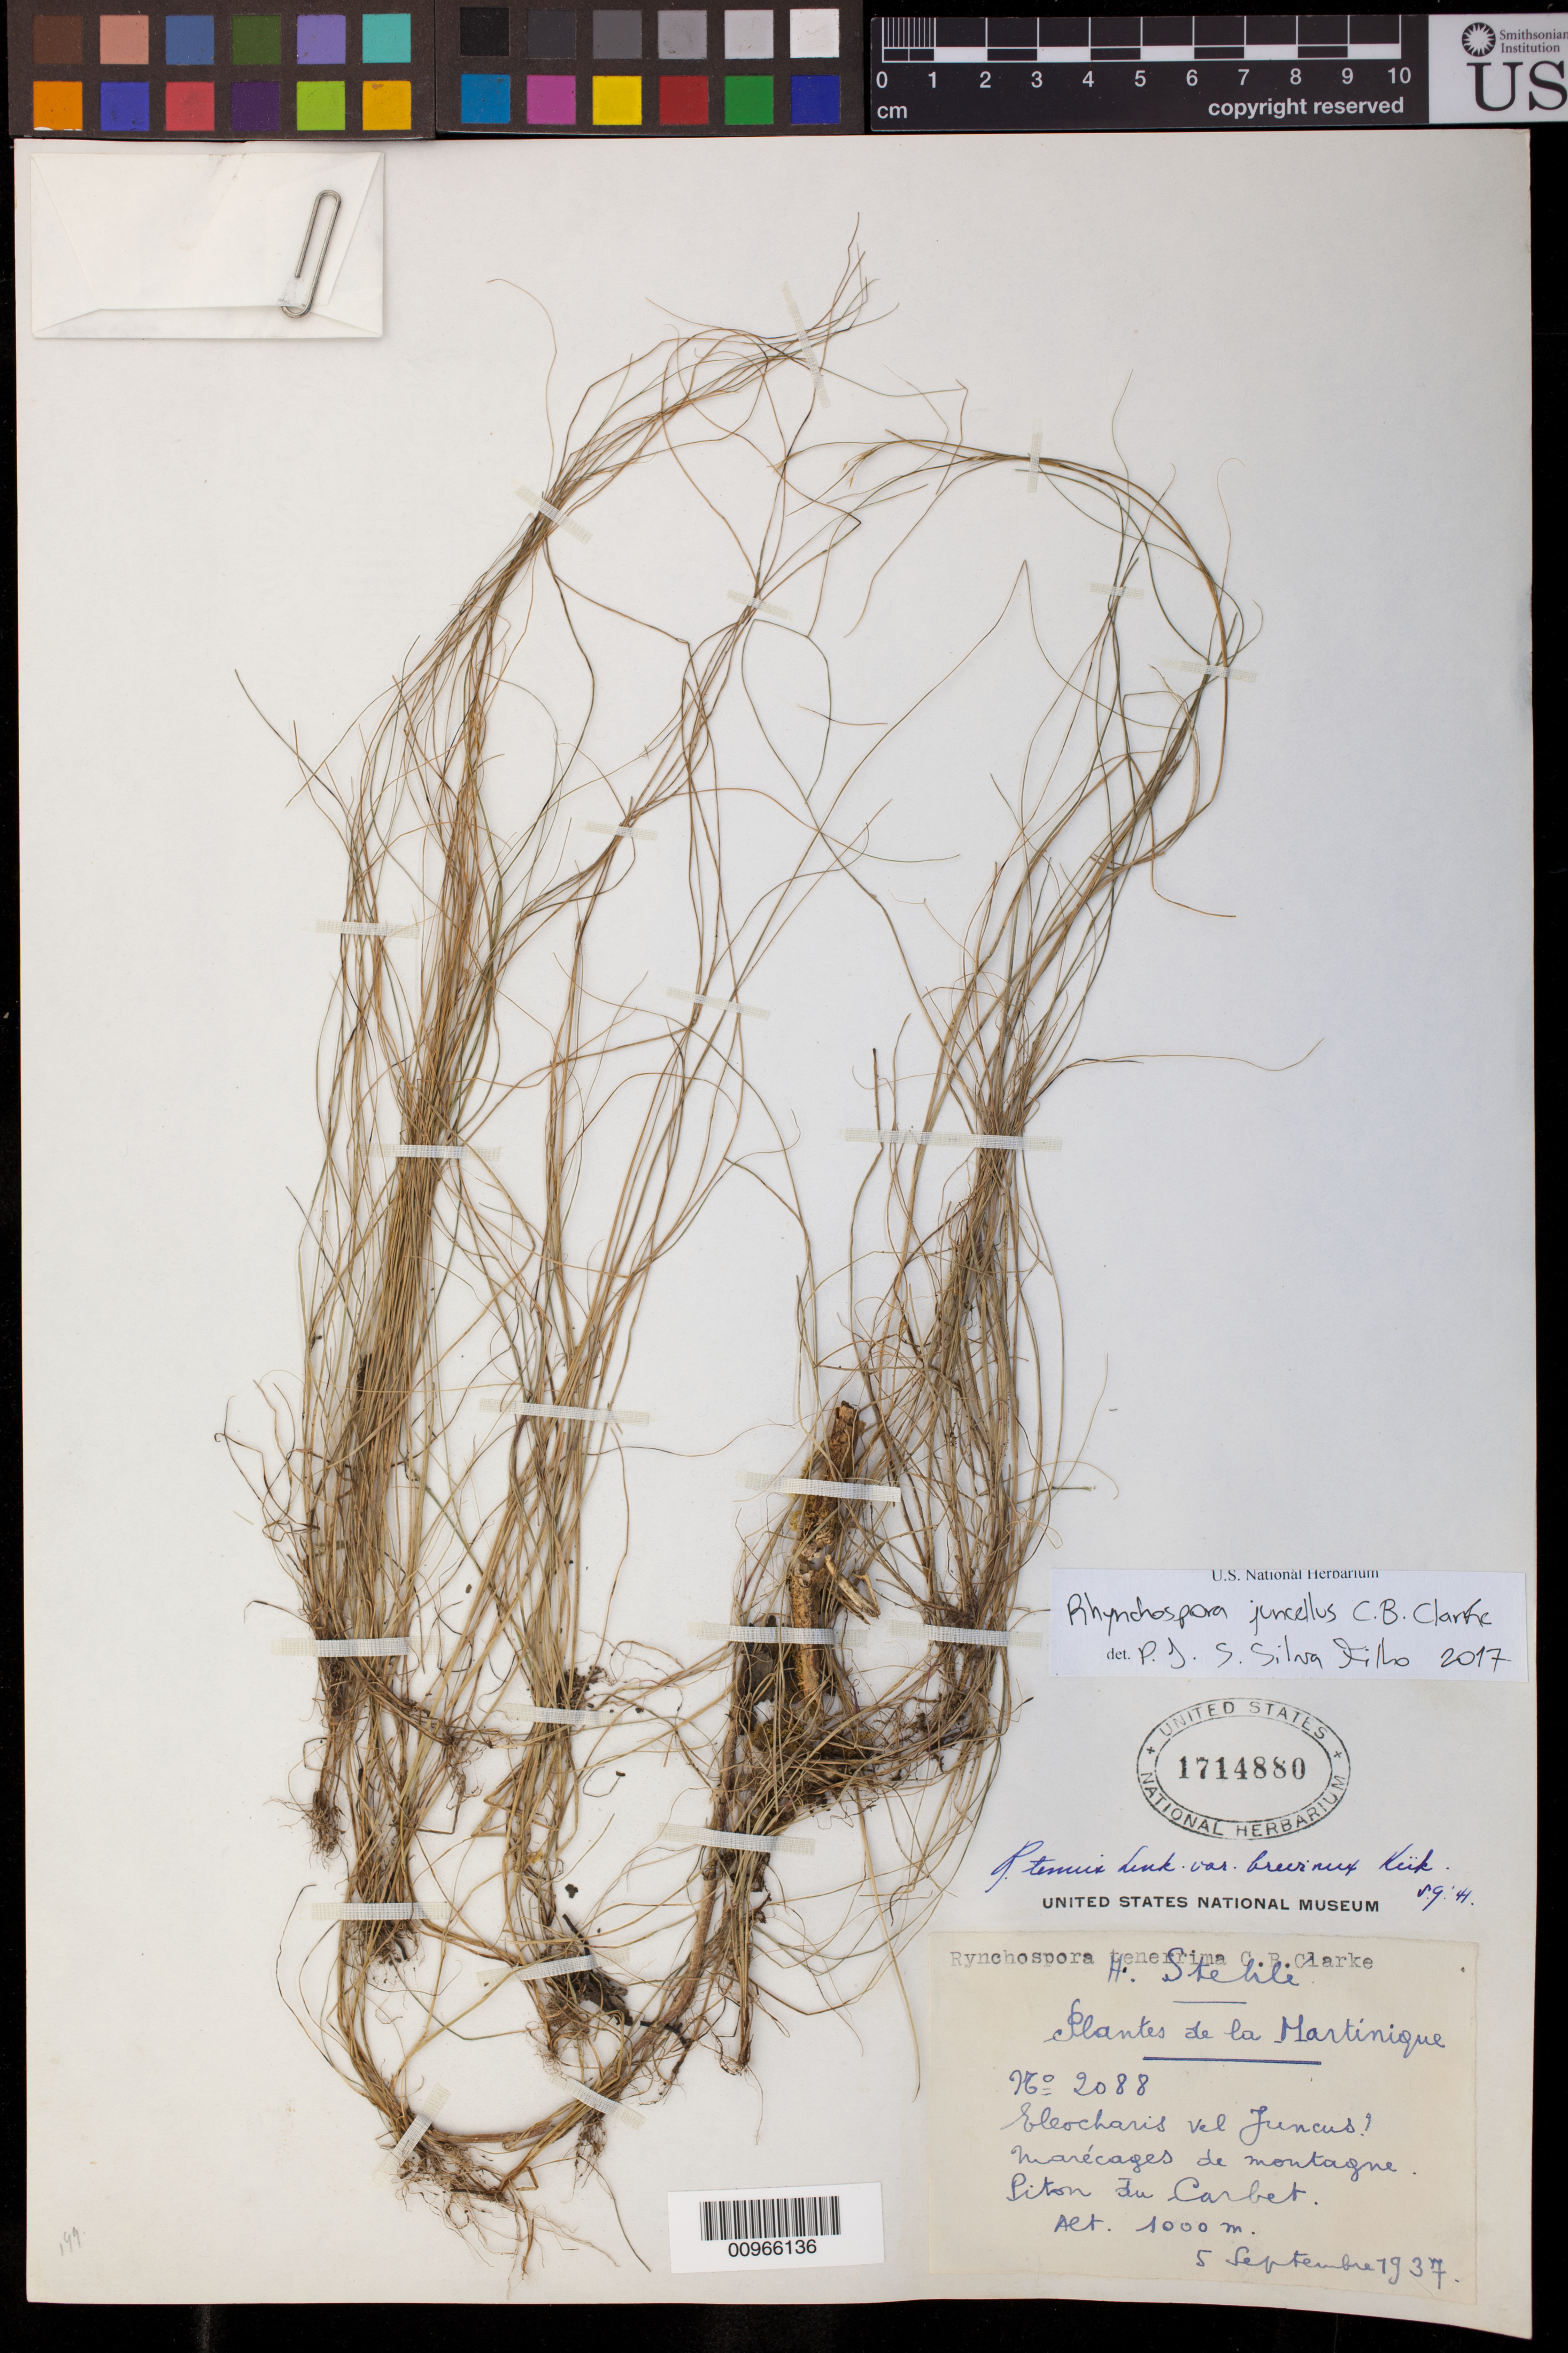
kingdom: Plantae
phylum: Tracheophyta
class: Liliopsida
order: Poales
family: Cyperaceae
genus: Rhynchospora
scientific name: Rhynchospora tenuis var. brevinux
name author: Kük.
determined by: Strong, M. T., (US), Smithsonian Institution - National Museum of Natural History (UNITED STATES)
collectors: H. Stehlé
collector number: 2088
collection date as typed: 05 Sep 1937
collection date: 1937-09-05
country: Martinique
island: Martinique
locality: Piton du Carbet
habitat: Marécages de montagnew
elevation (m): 1000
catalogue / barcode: US 1714880